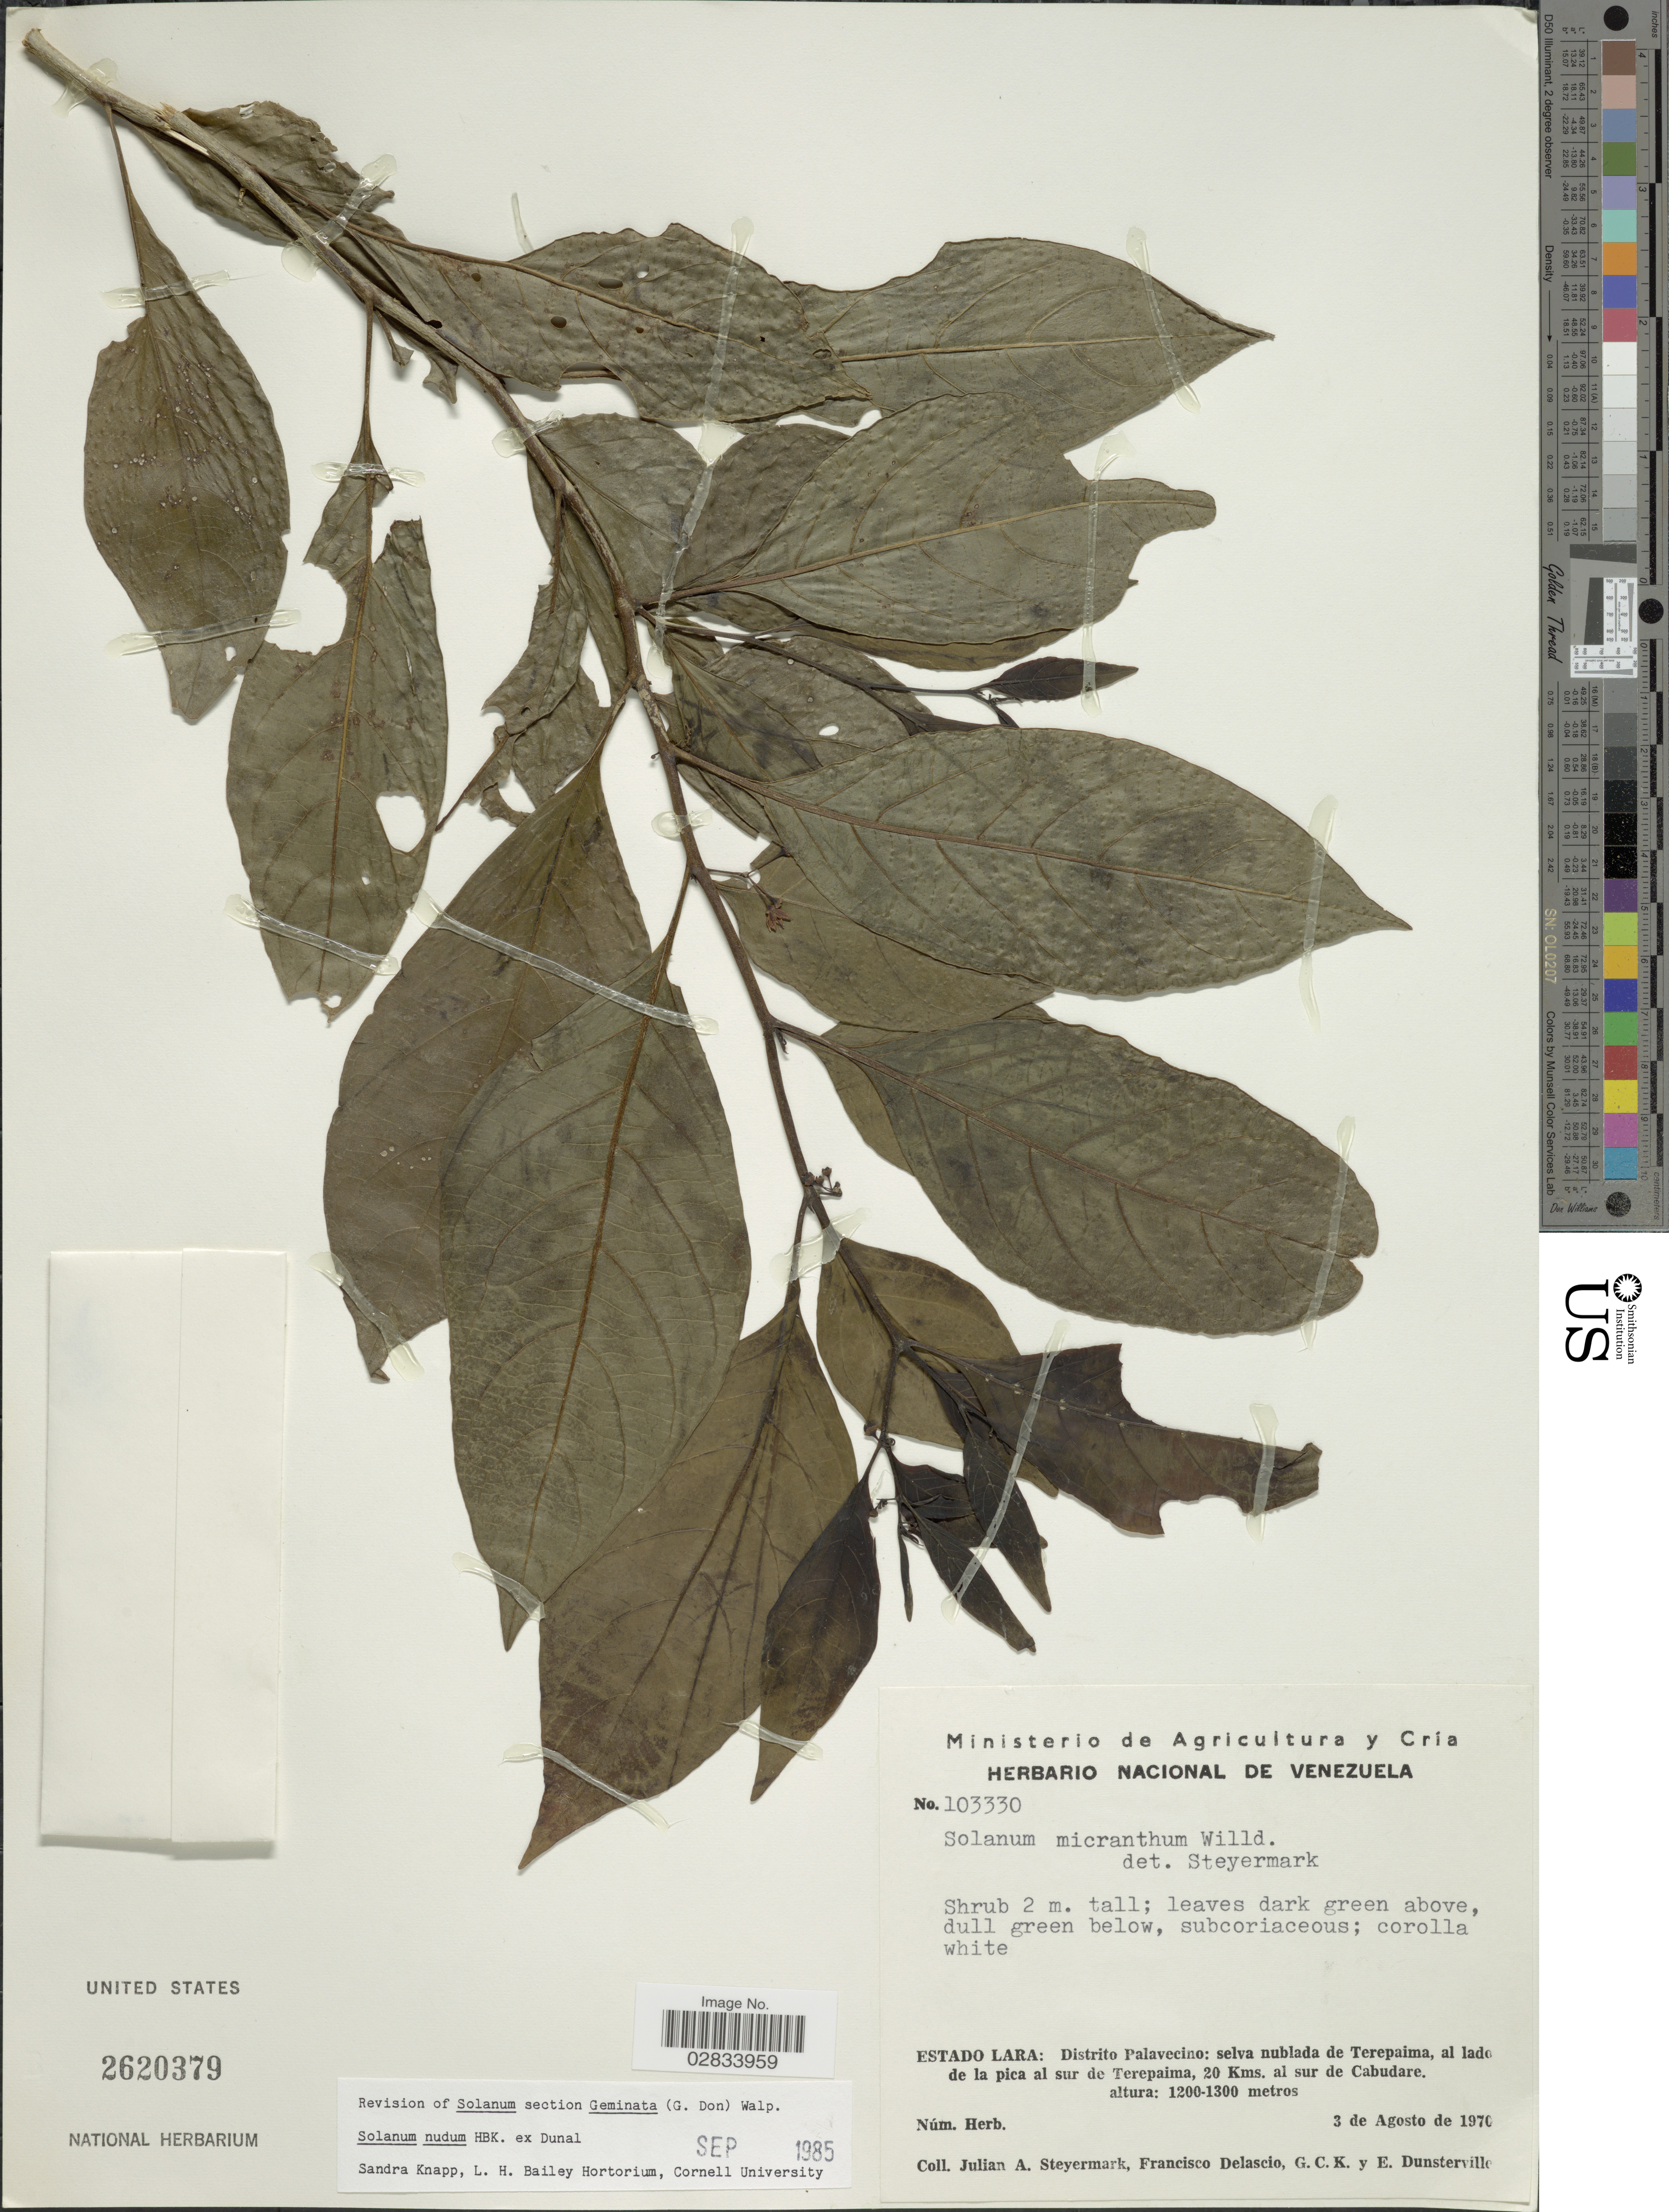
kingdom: Plantae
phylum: Tracheophyta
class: Magnoliopsida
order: Solanales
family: Solanaceae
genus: Solanum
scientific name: Solanum nudum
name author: Dunal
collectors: J. Steyermark, F. Delascio, G. C. K. Dunsterville & E. Dunsterville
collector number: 103330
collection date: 1970-08-03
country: Venezuela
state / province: Lara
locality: Estado Lara: Distrito Palavecino: selva nublada de Terepaima, al lado de la pica al sur de Terepaima, 20 Kms. al sur de Cabudare.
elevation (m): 1200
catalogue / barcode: US 2620379